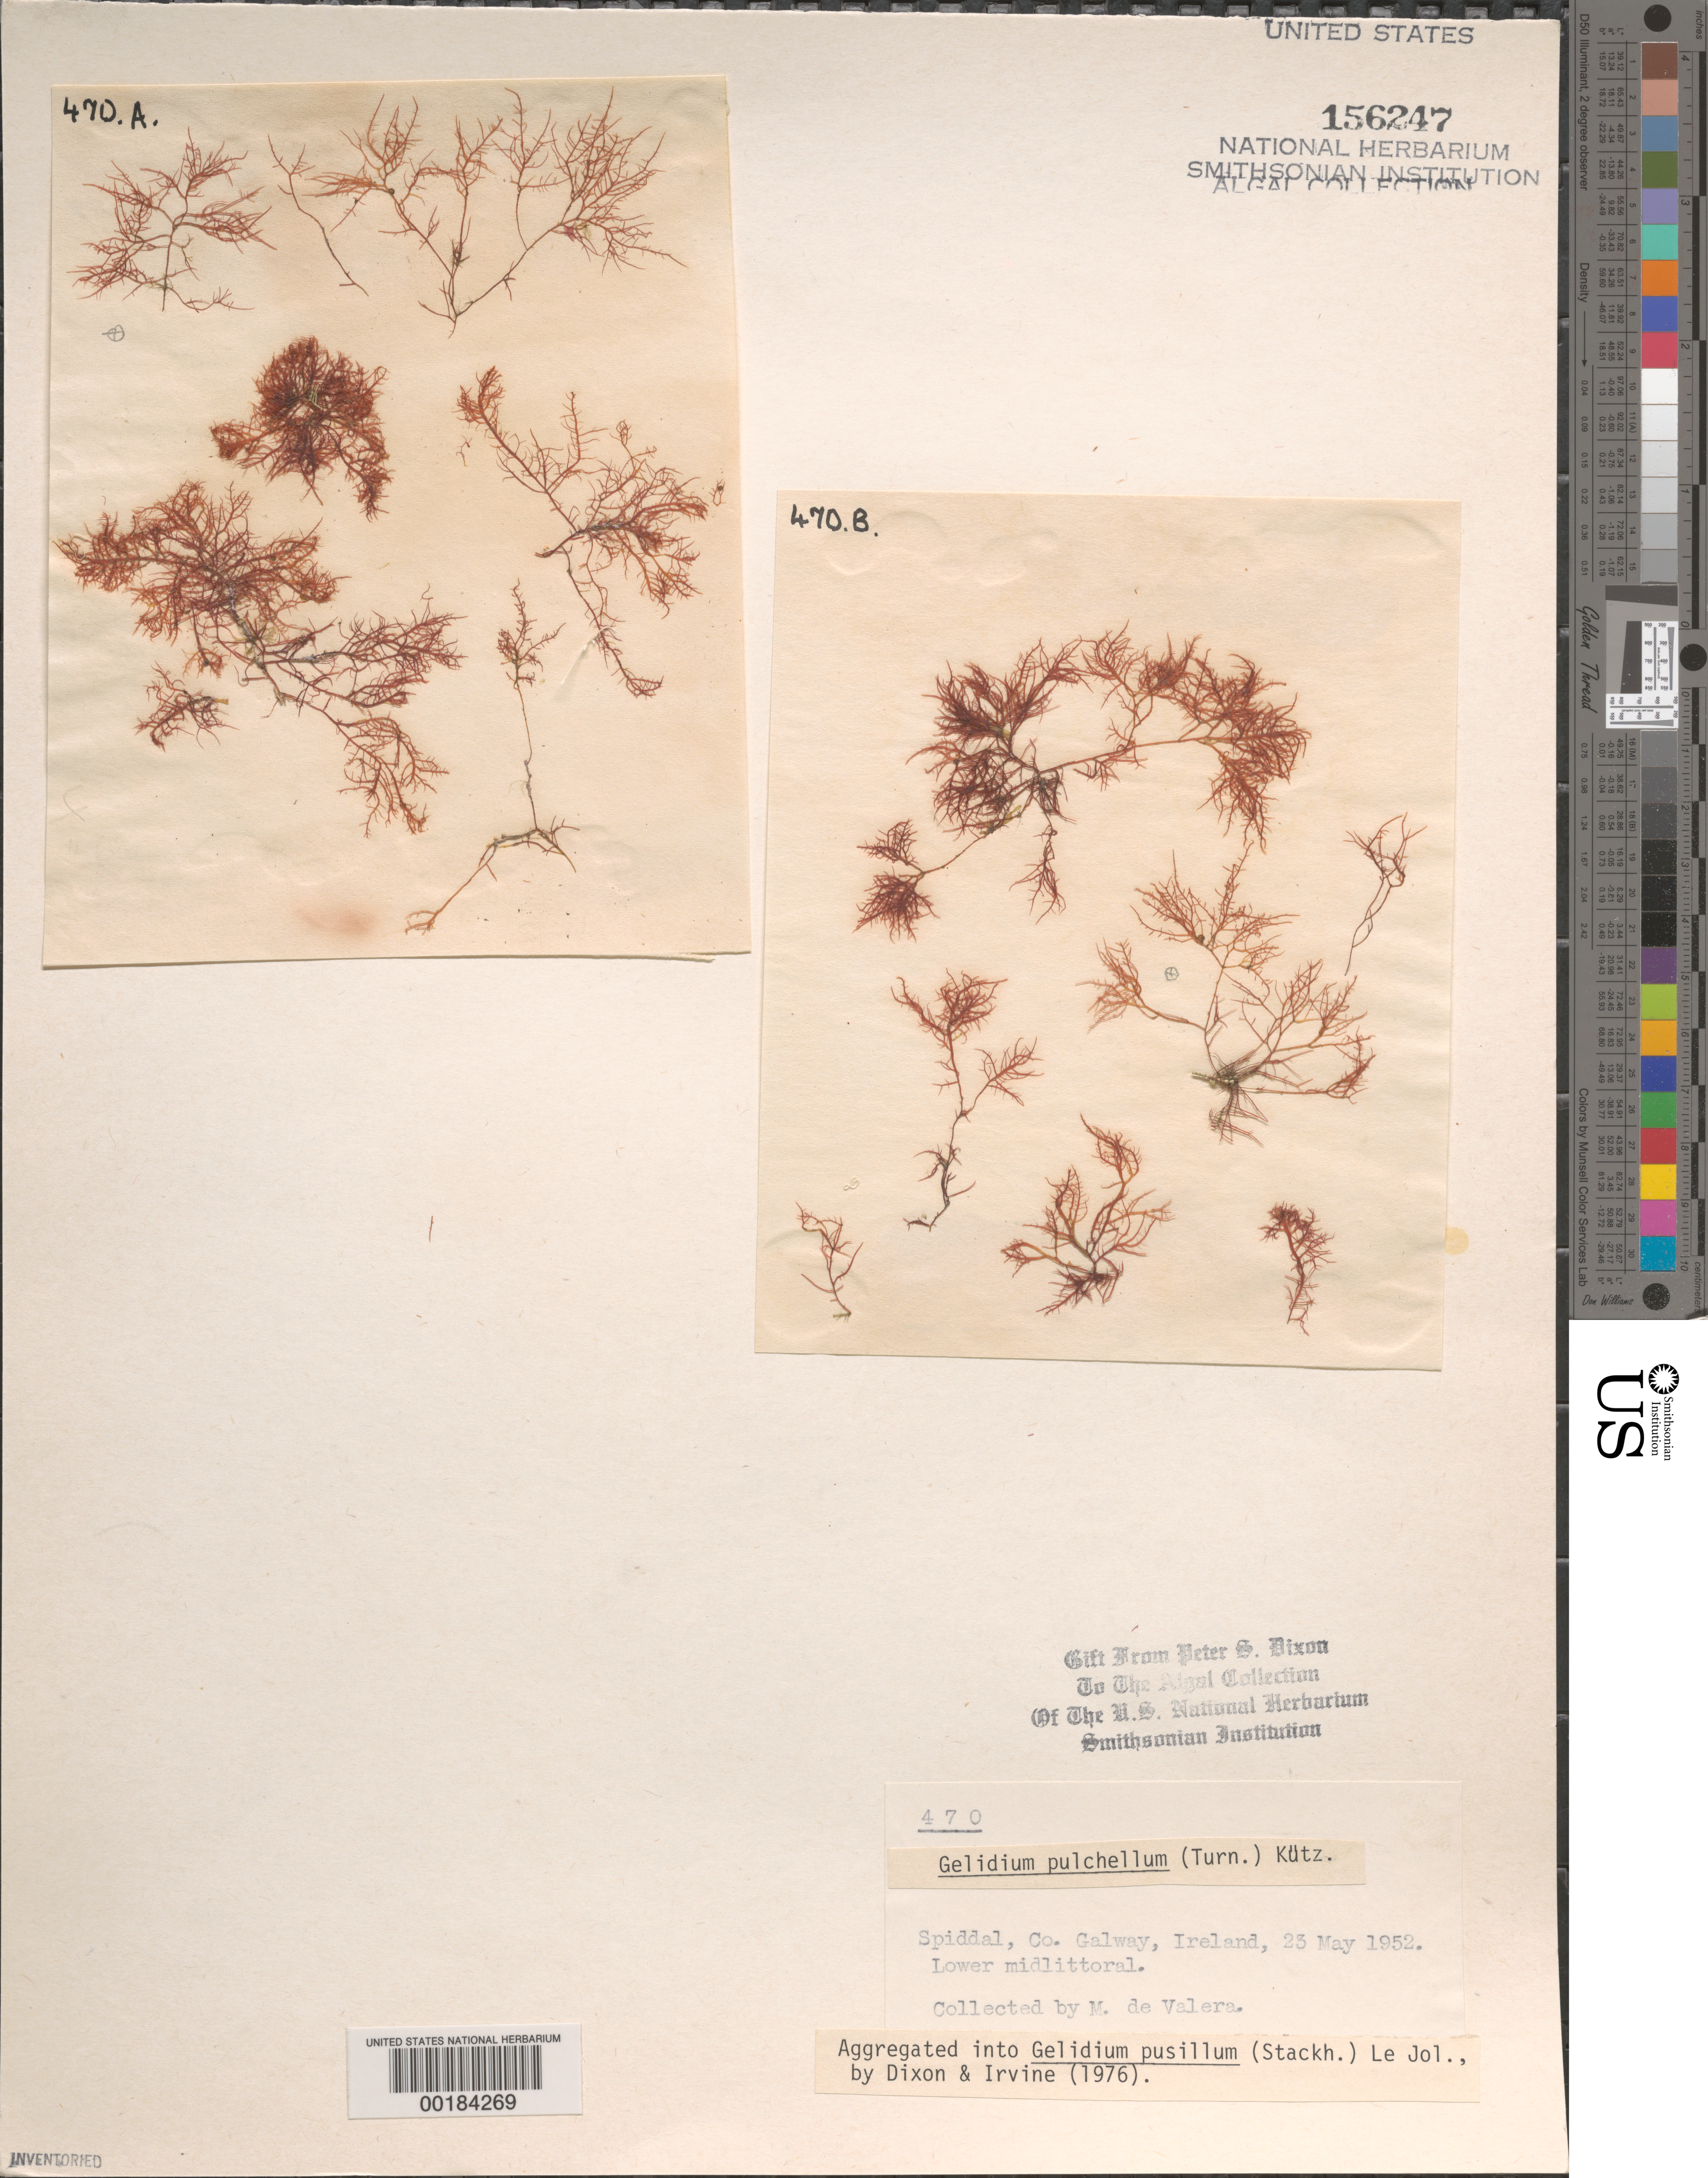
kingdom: Plantae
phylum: Rhodophyta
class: Florideophyceae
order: Gelidiales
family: Gelidiaceae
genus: Gelidium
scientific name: Gelidium pusillum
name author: (Stackh.) Le Jol.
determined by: Dixon, P. S.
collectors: M. De Valera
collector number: PSD 470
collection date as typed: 23 May 1952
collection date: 1952-05-23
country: Ireland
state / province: Connaught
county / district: Galway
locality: Spiddal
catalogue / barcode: US 156247